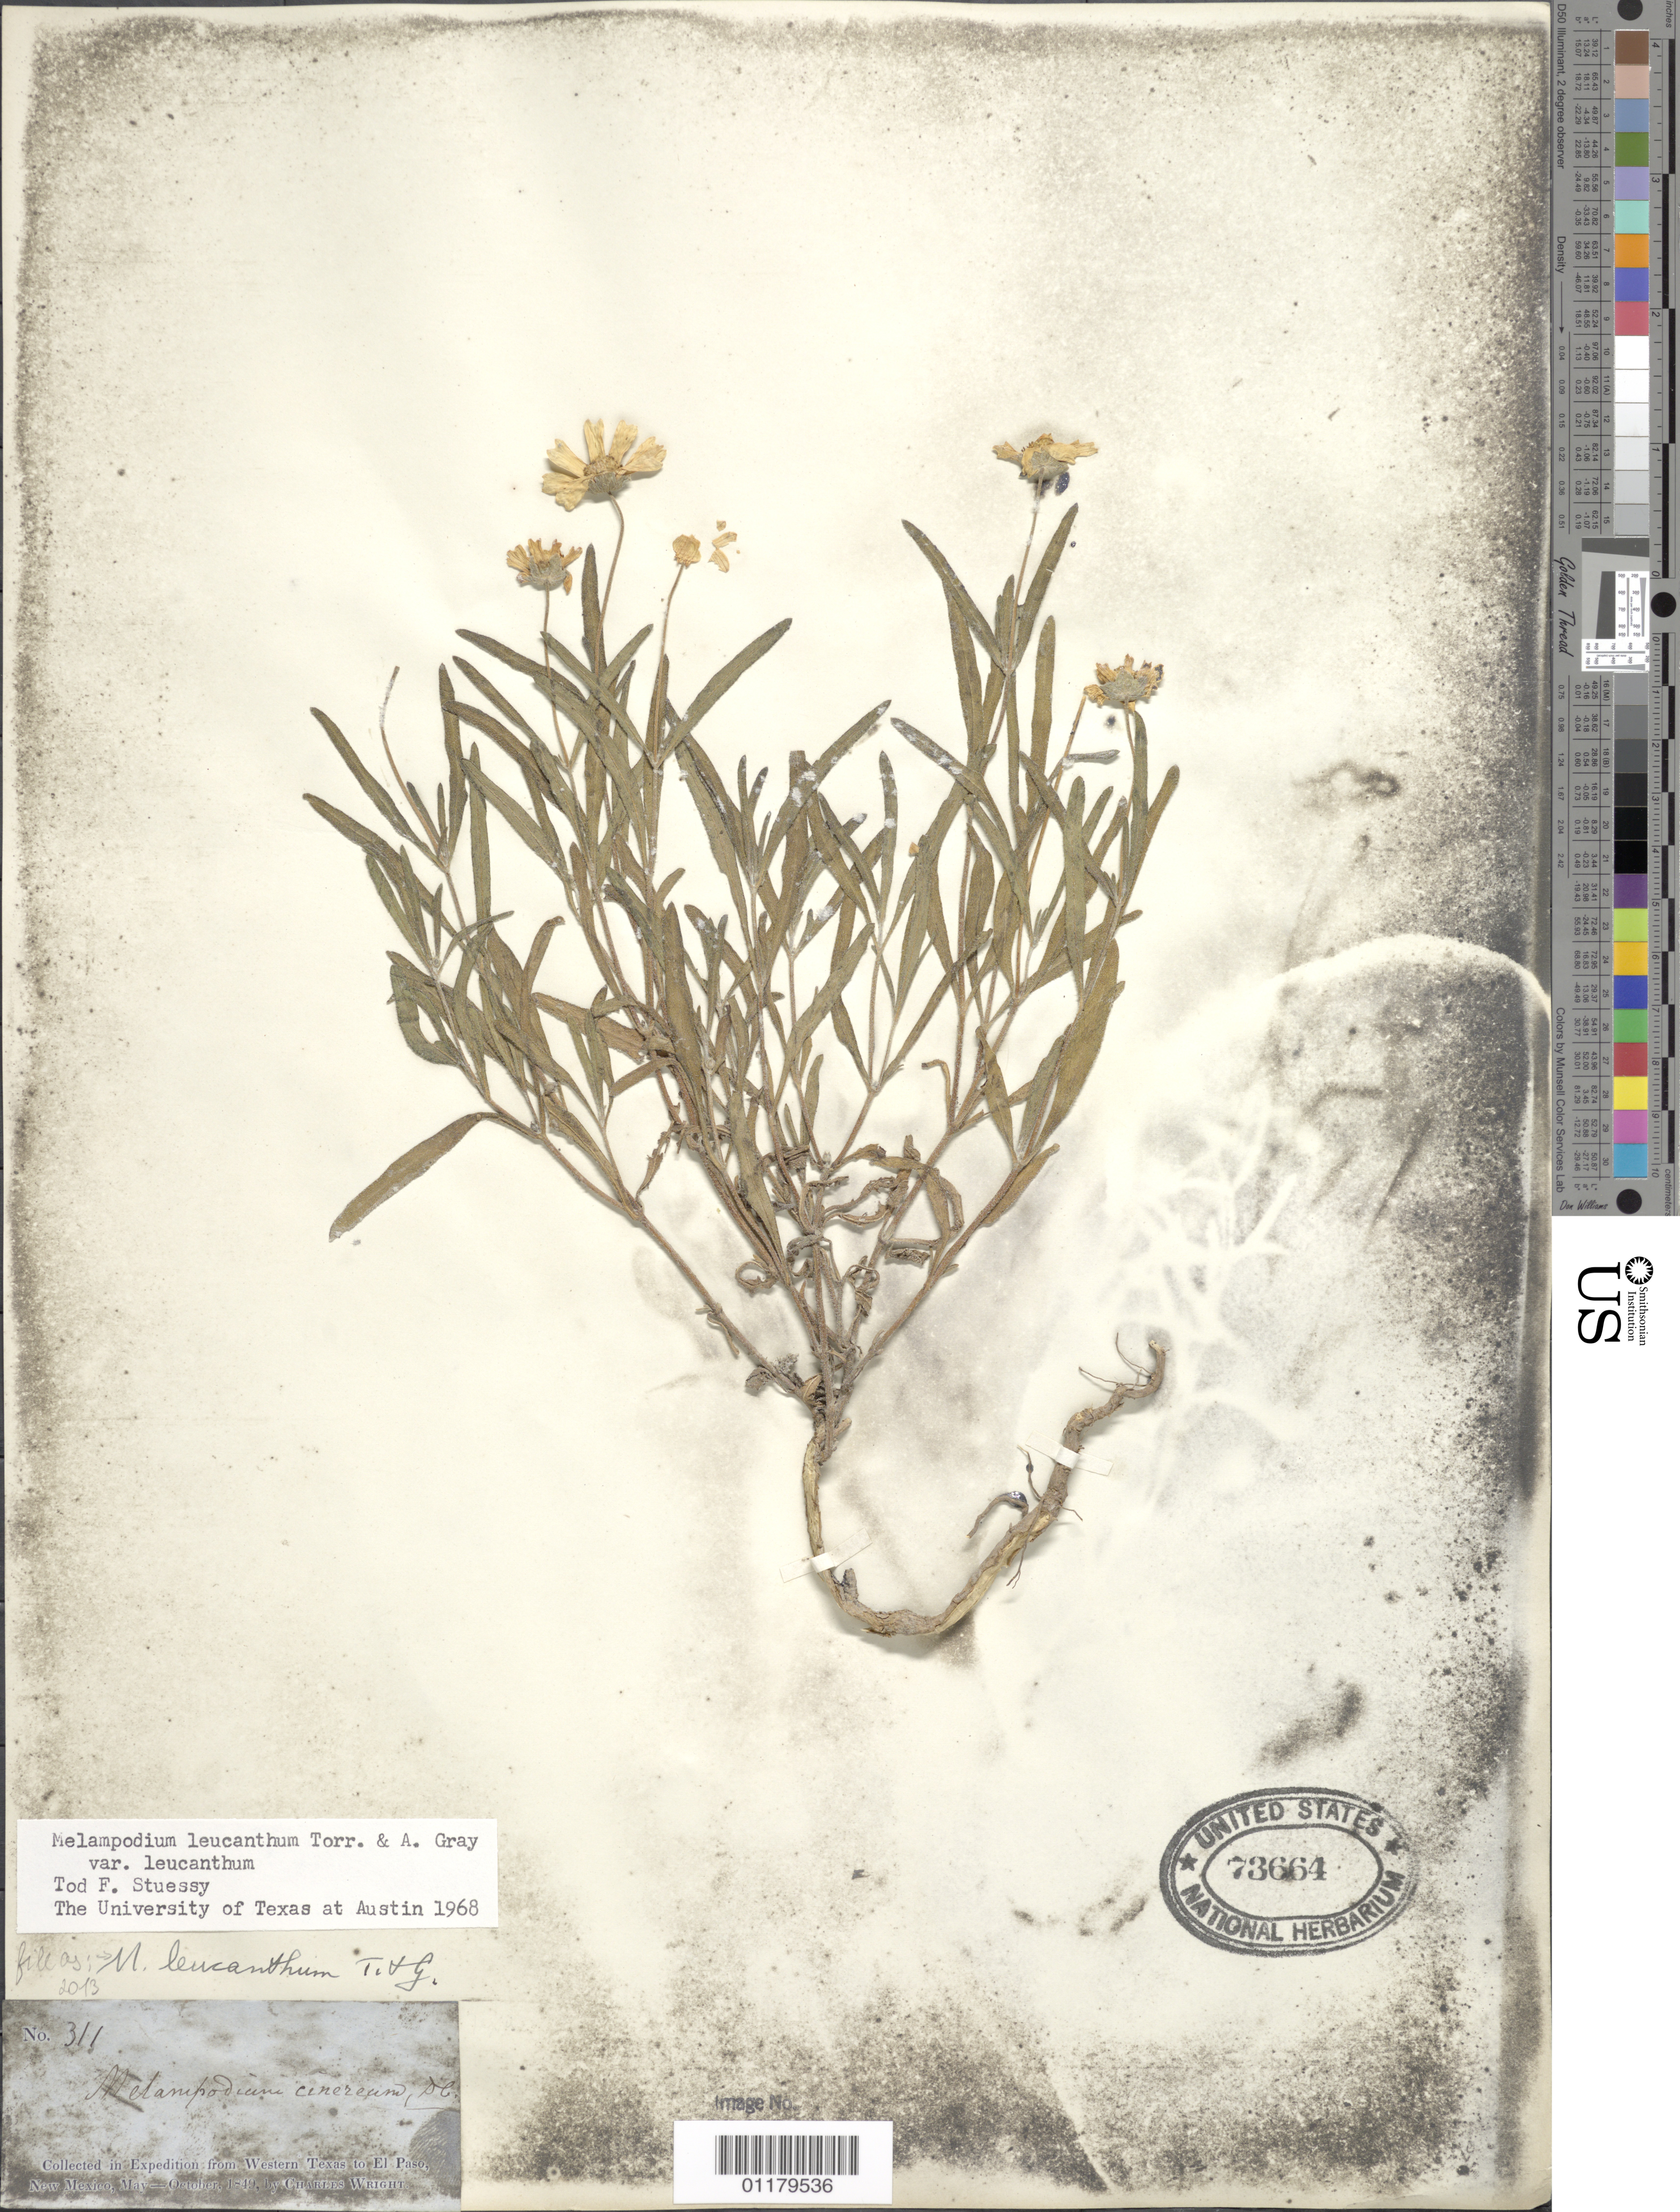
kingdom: Plantae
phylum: Tracheophyta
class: Magnoliopsida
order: Asterales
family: Asteraceae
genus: Melampodium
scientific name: Melampodium leucanthum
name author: Torr. & A. Gray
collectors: C. Wright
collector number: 311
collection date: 1849-05/1849-10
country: United States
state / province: New Mexico / Texas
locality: from Western Texas to El Paso, New Mexico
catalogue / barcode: US 73664